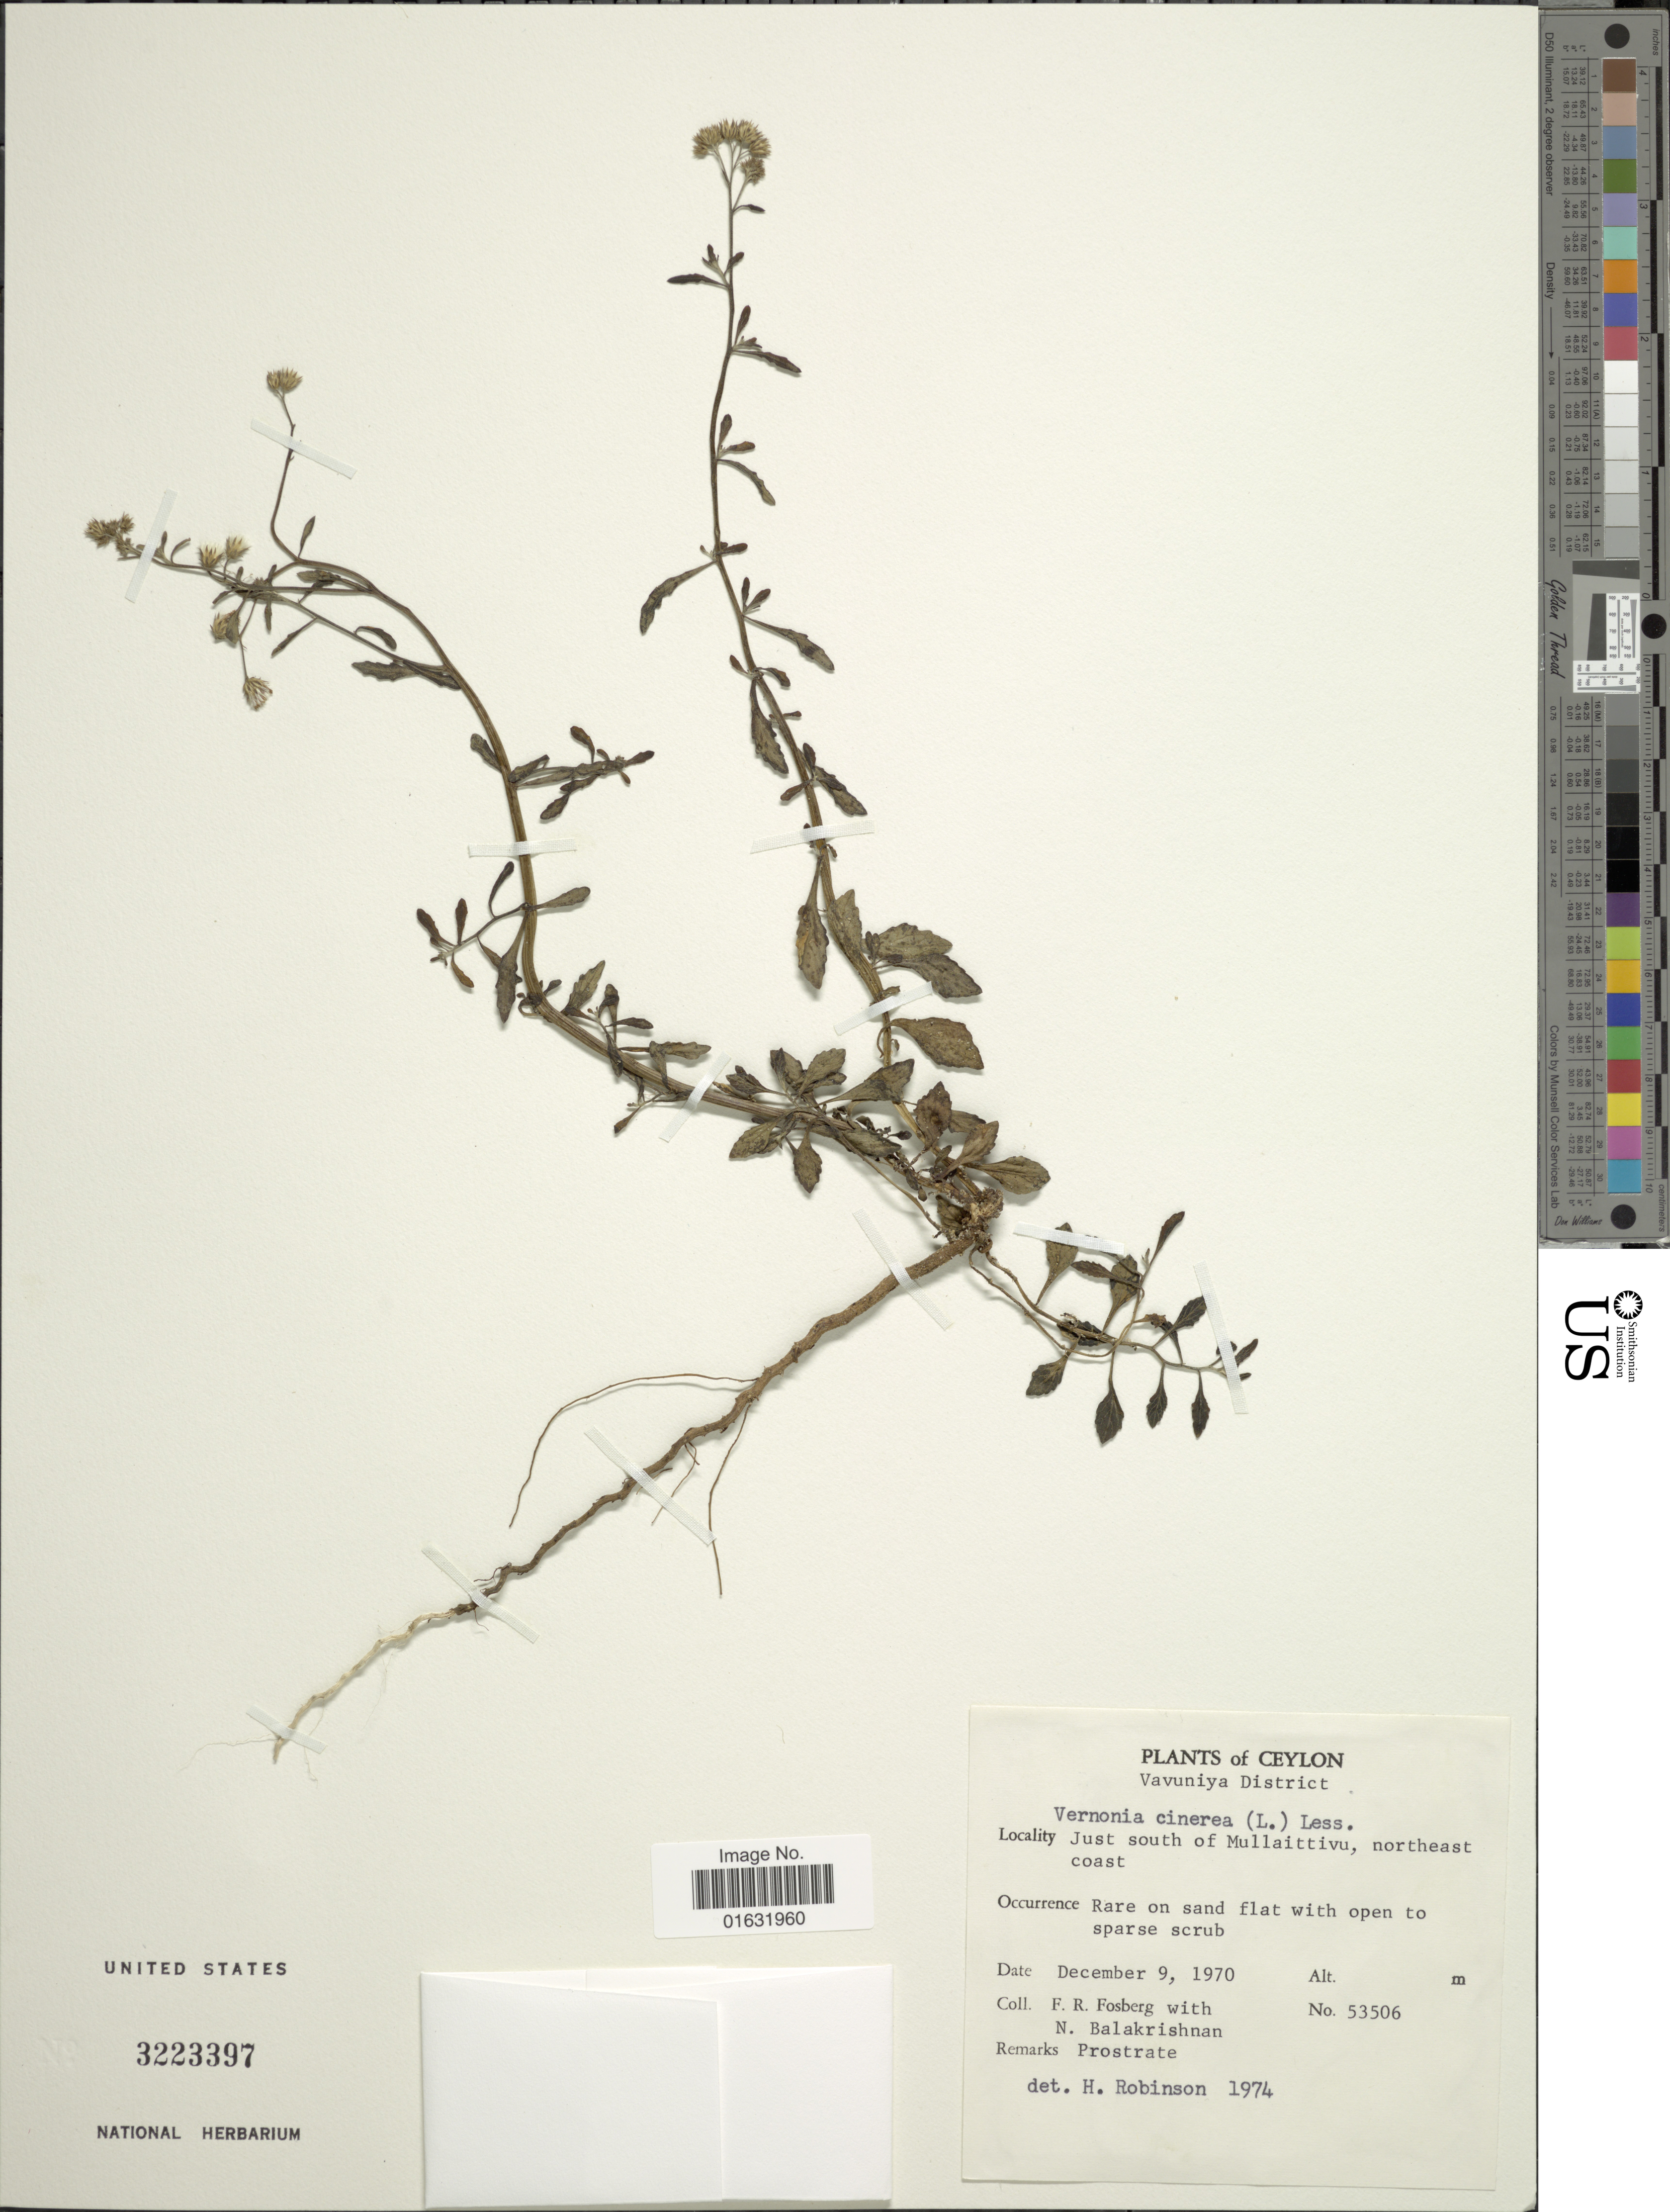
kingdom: Plantae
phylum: Tracheophyta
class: Magnoliopsida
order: Asterales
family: Asteraceae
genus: Cyanthillium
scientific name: Cyanthillium cinereum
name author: (L.) H. Rob.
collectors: F. R. Fosberg & N. Balakrishnan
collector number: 53506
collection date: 1970-12-09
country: Sri Lanka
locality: Ceylon, Vavuniya District, just south of Mullaittivu, northeast coast.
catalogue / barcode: US 3223397